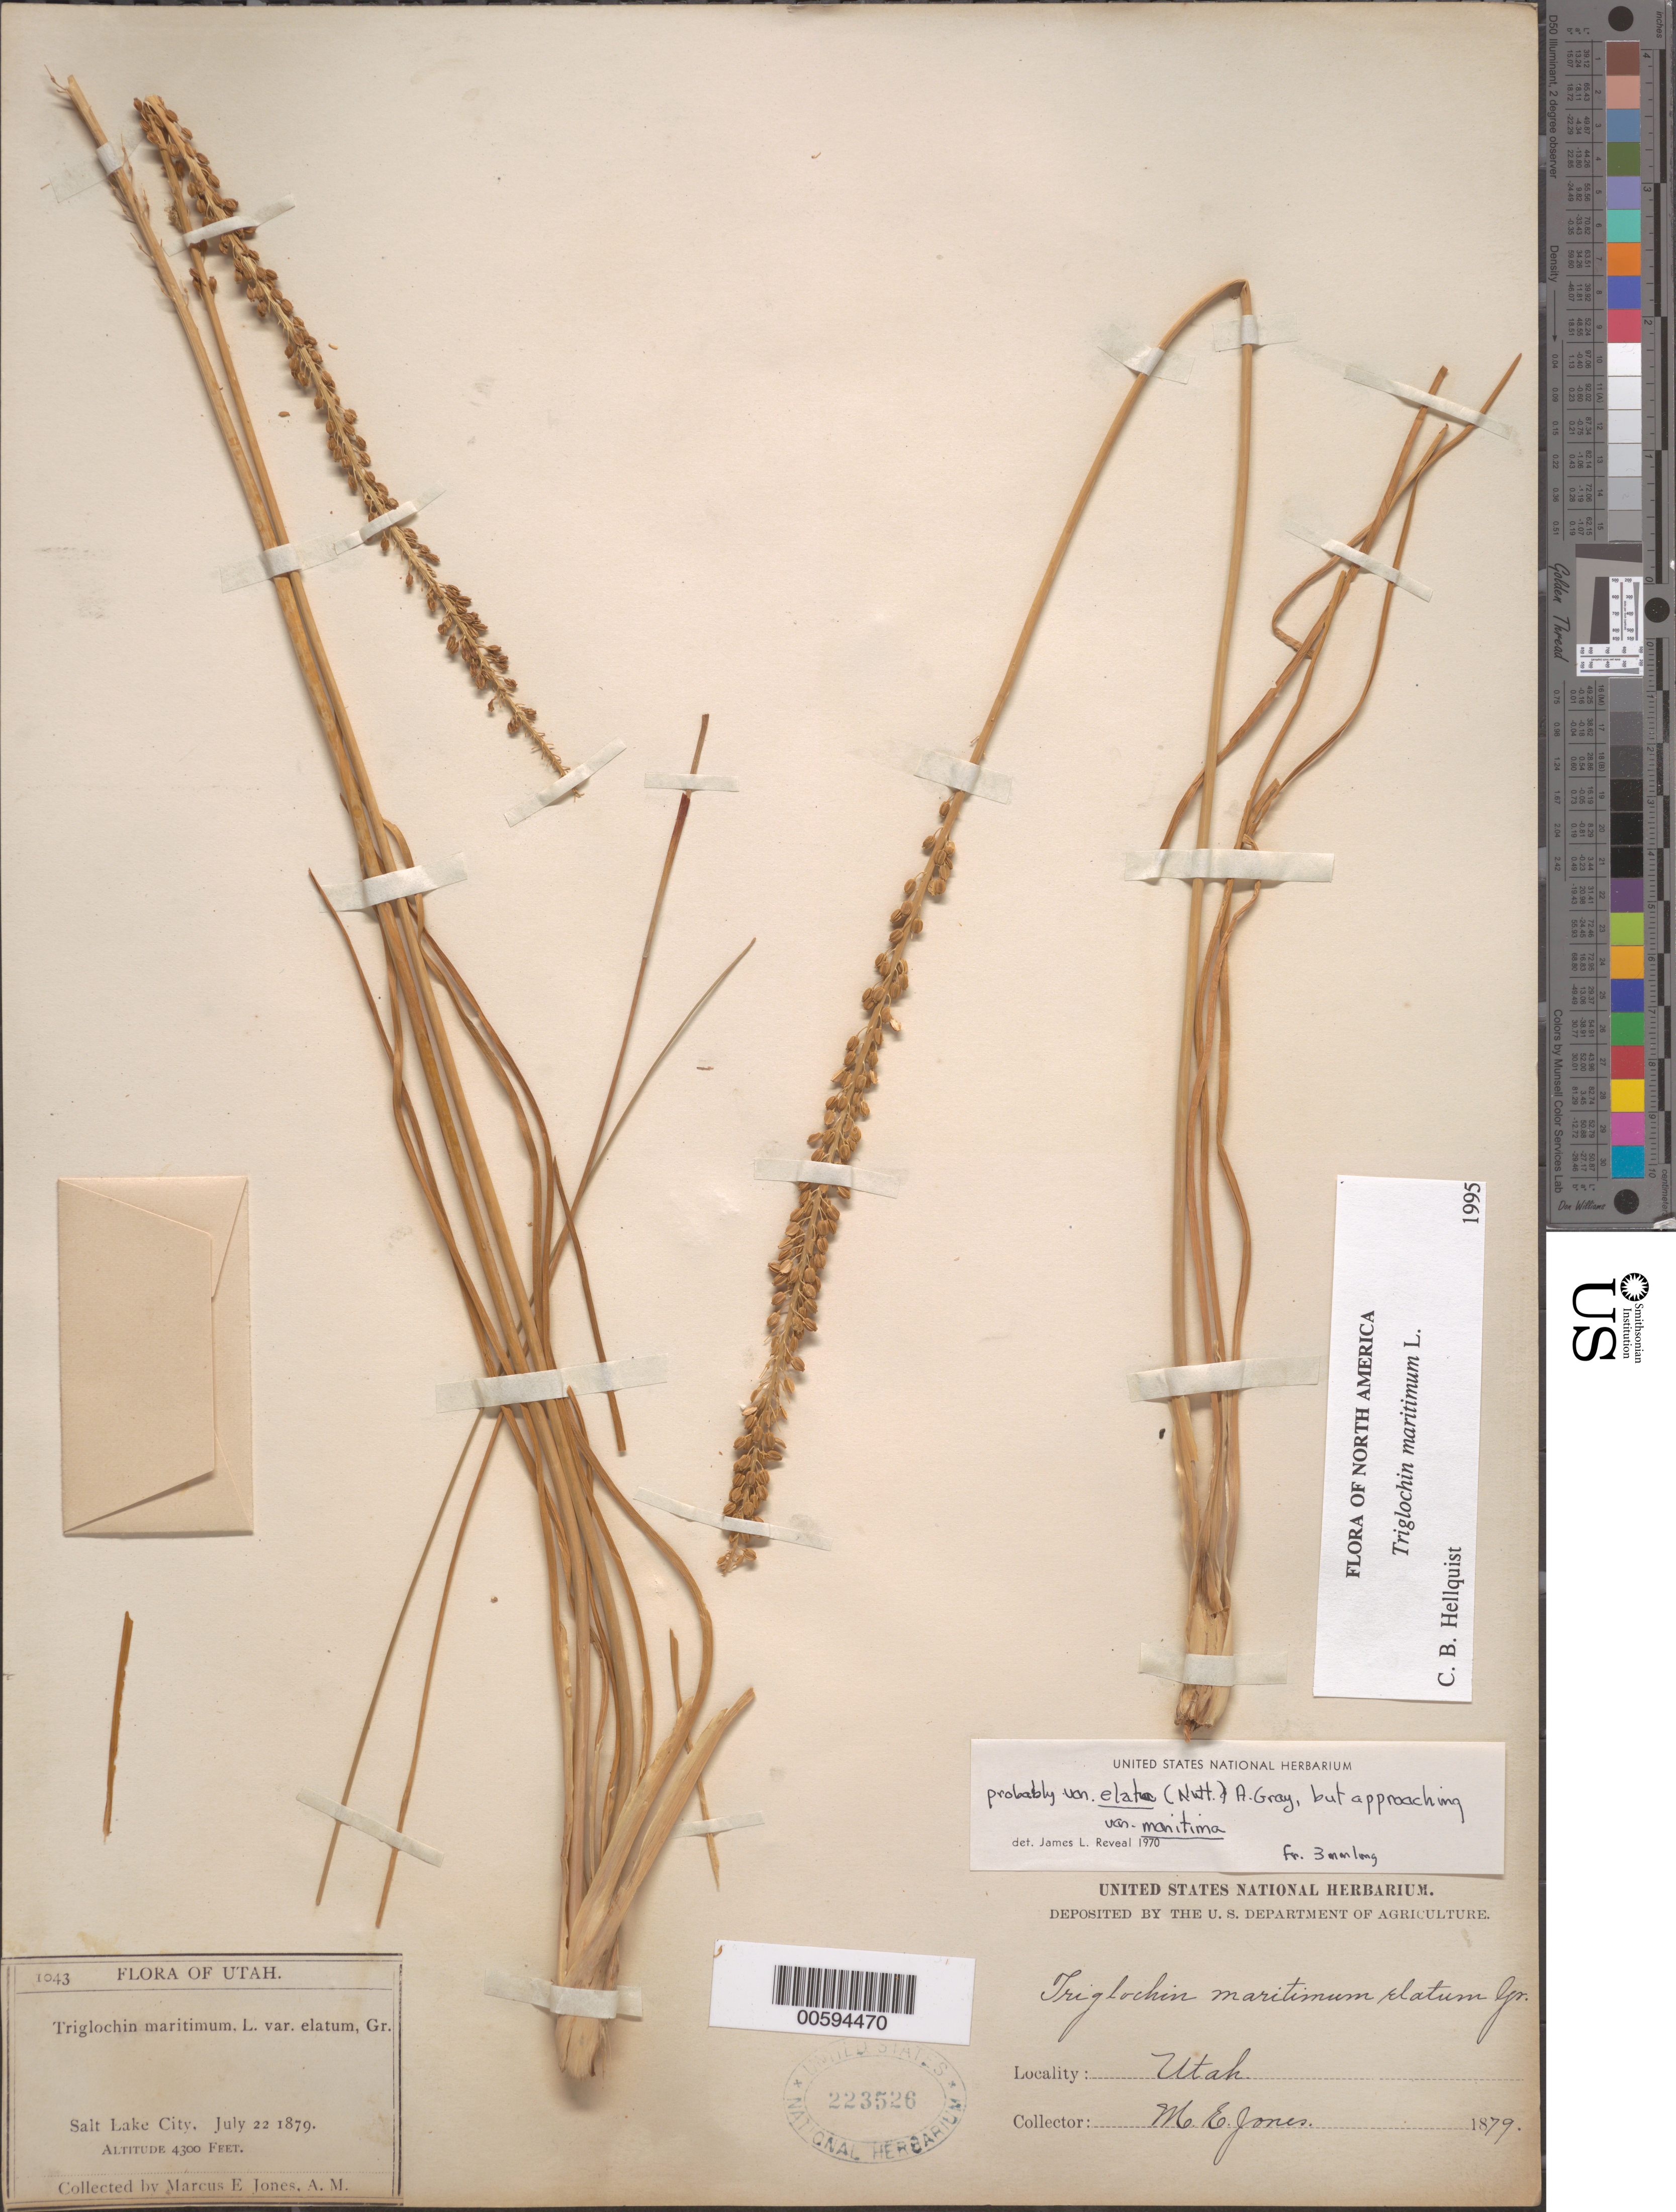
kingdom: Plantae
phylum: Tracheophyta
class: Liliopsida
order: Alismatales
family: Juncaginaceae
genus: Triglochin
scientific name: Triglochin maritima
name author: L.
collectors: M. E. Jones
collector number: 1043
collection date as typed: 22 Jul 1879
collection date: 1879-07-22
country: United States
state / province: Utah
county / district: Salt Lake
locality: Salt Lake City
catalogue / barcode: US 223526